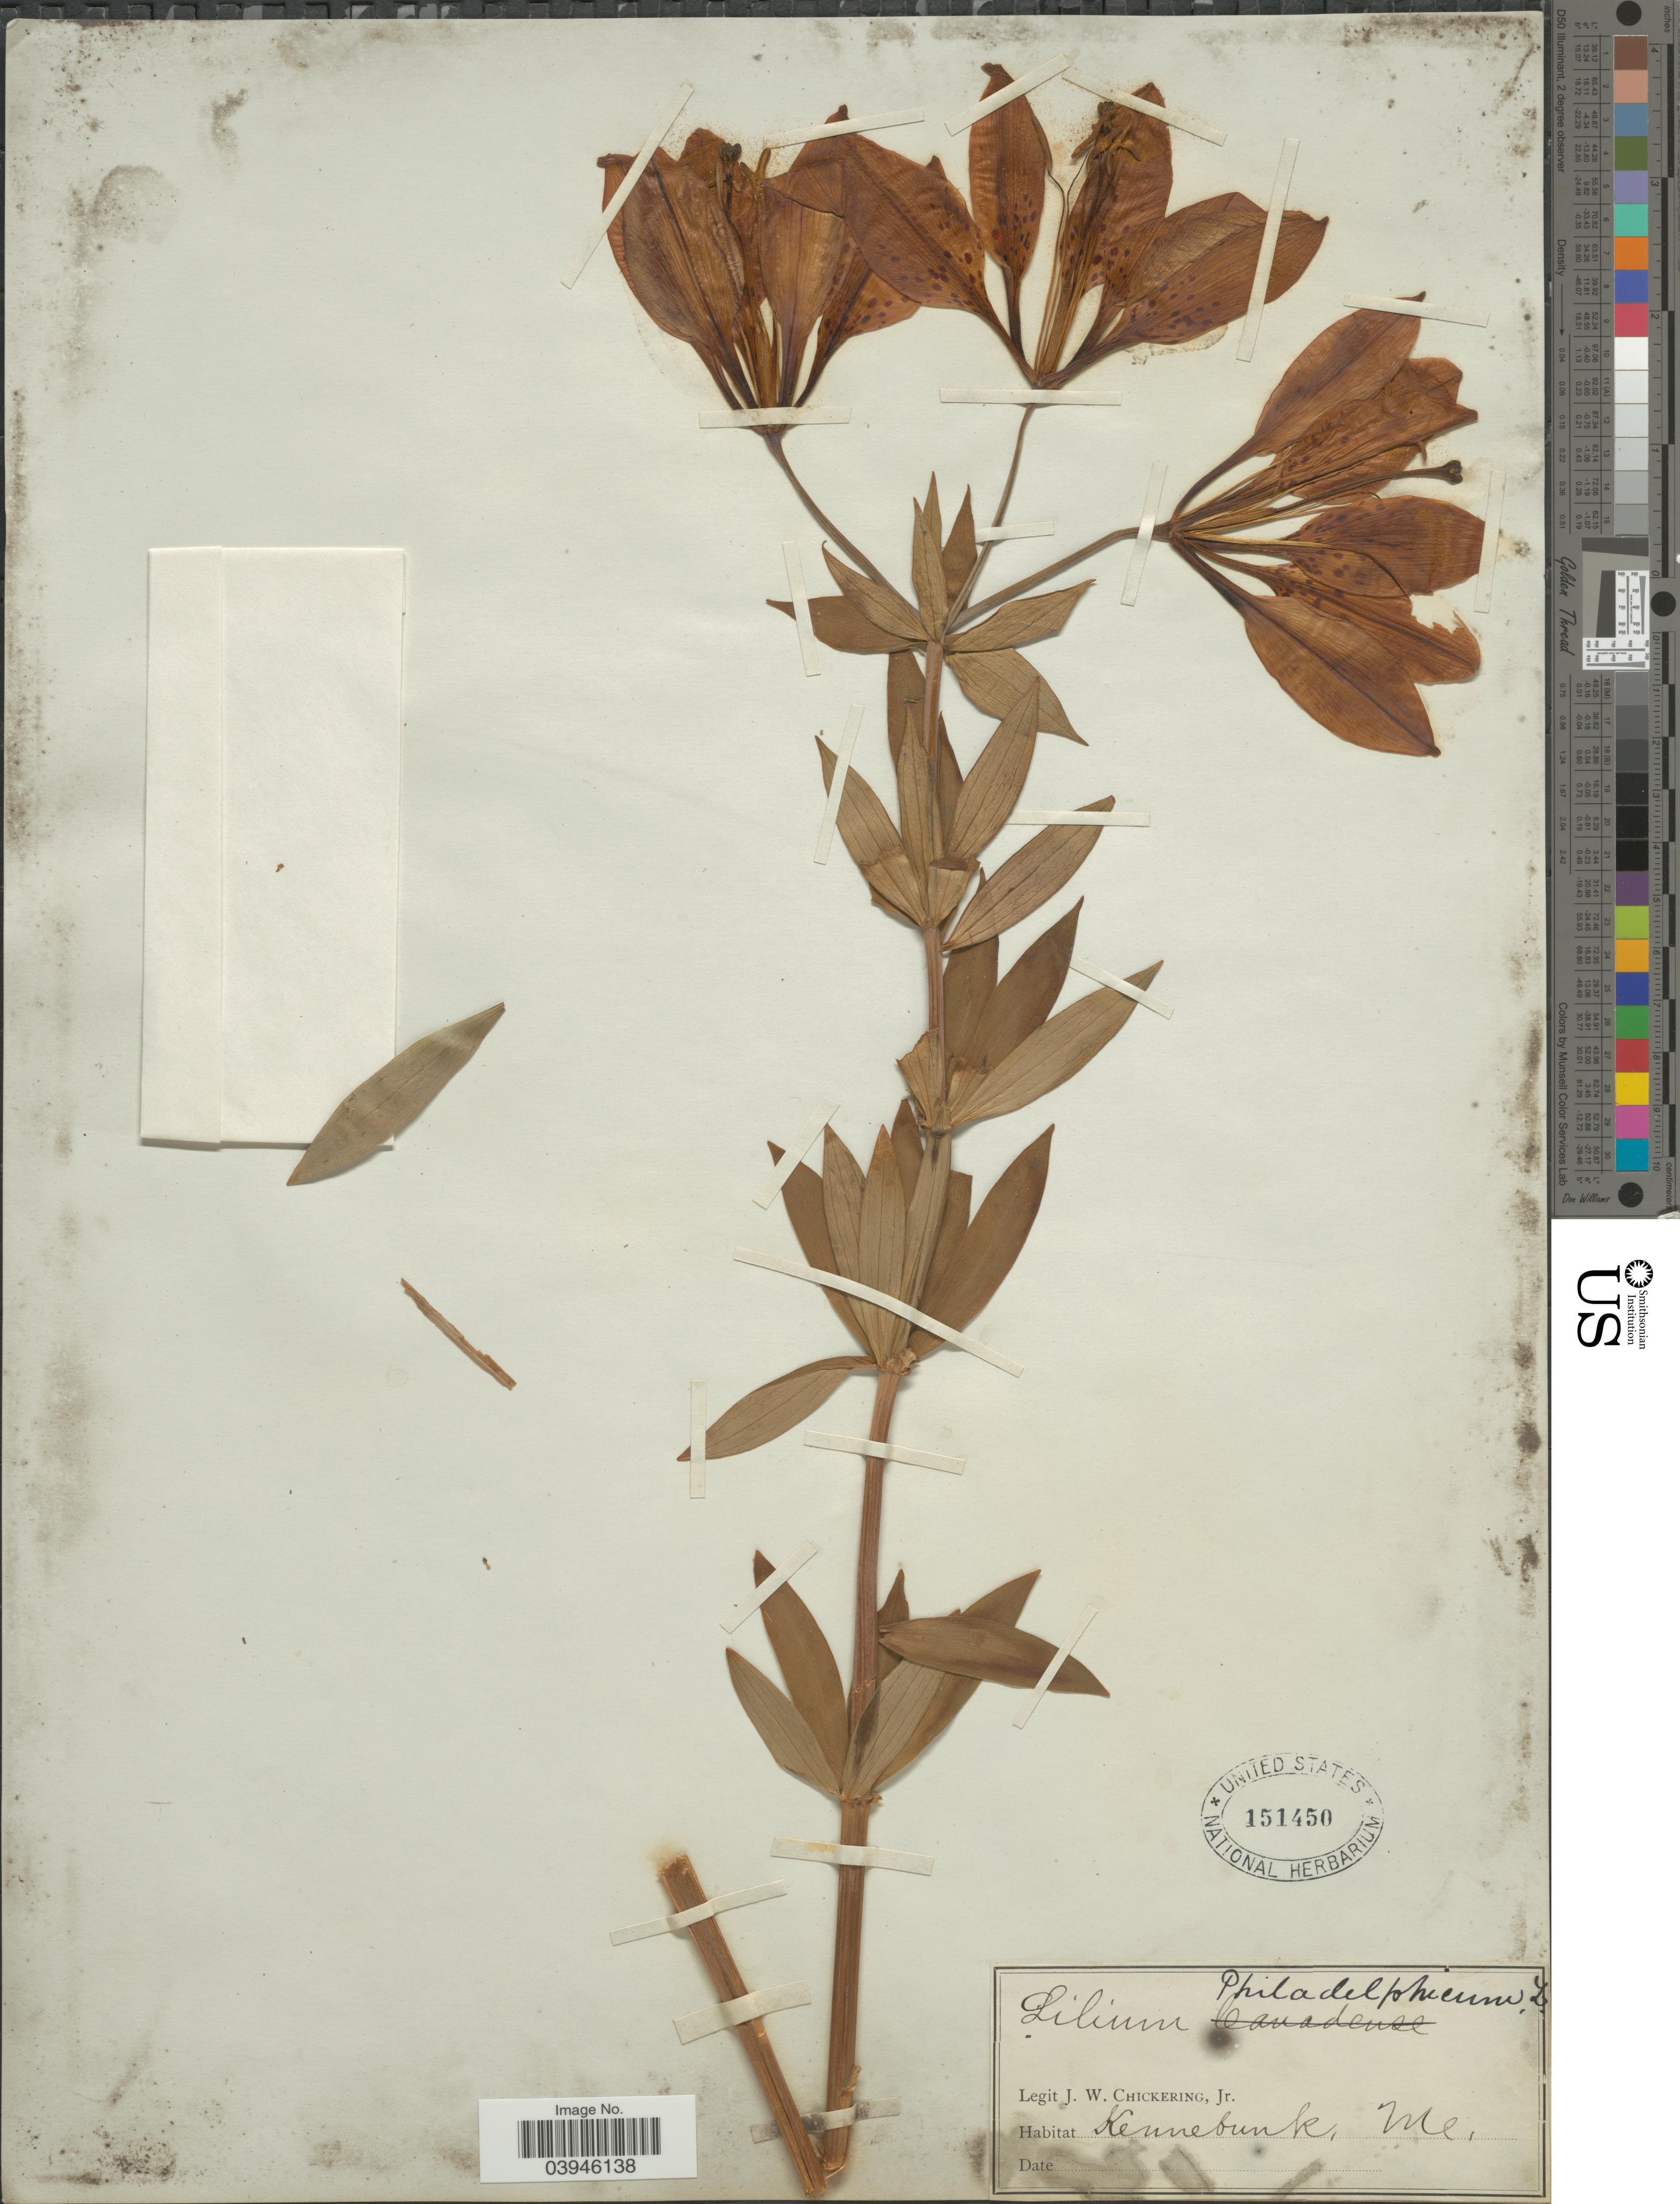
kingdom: Plantae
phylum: Tracheophyta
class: Liliopsida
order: Liliales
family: Liliaceae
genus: Lilium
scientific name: Lilium philadelphicum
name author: L.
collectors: J. W. Chickering Jr.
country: United States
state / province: Maine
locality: Kennebunk.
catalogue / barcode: US 151450